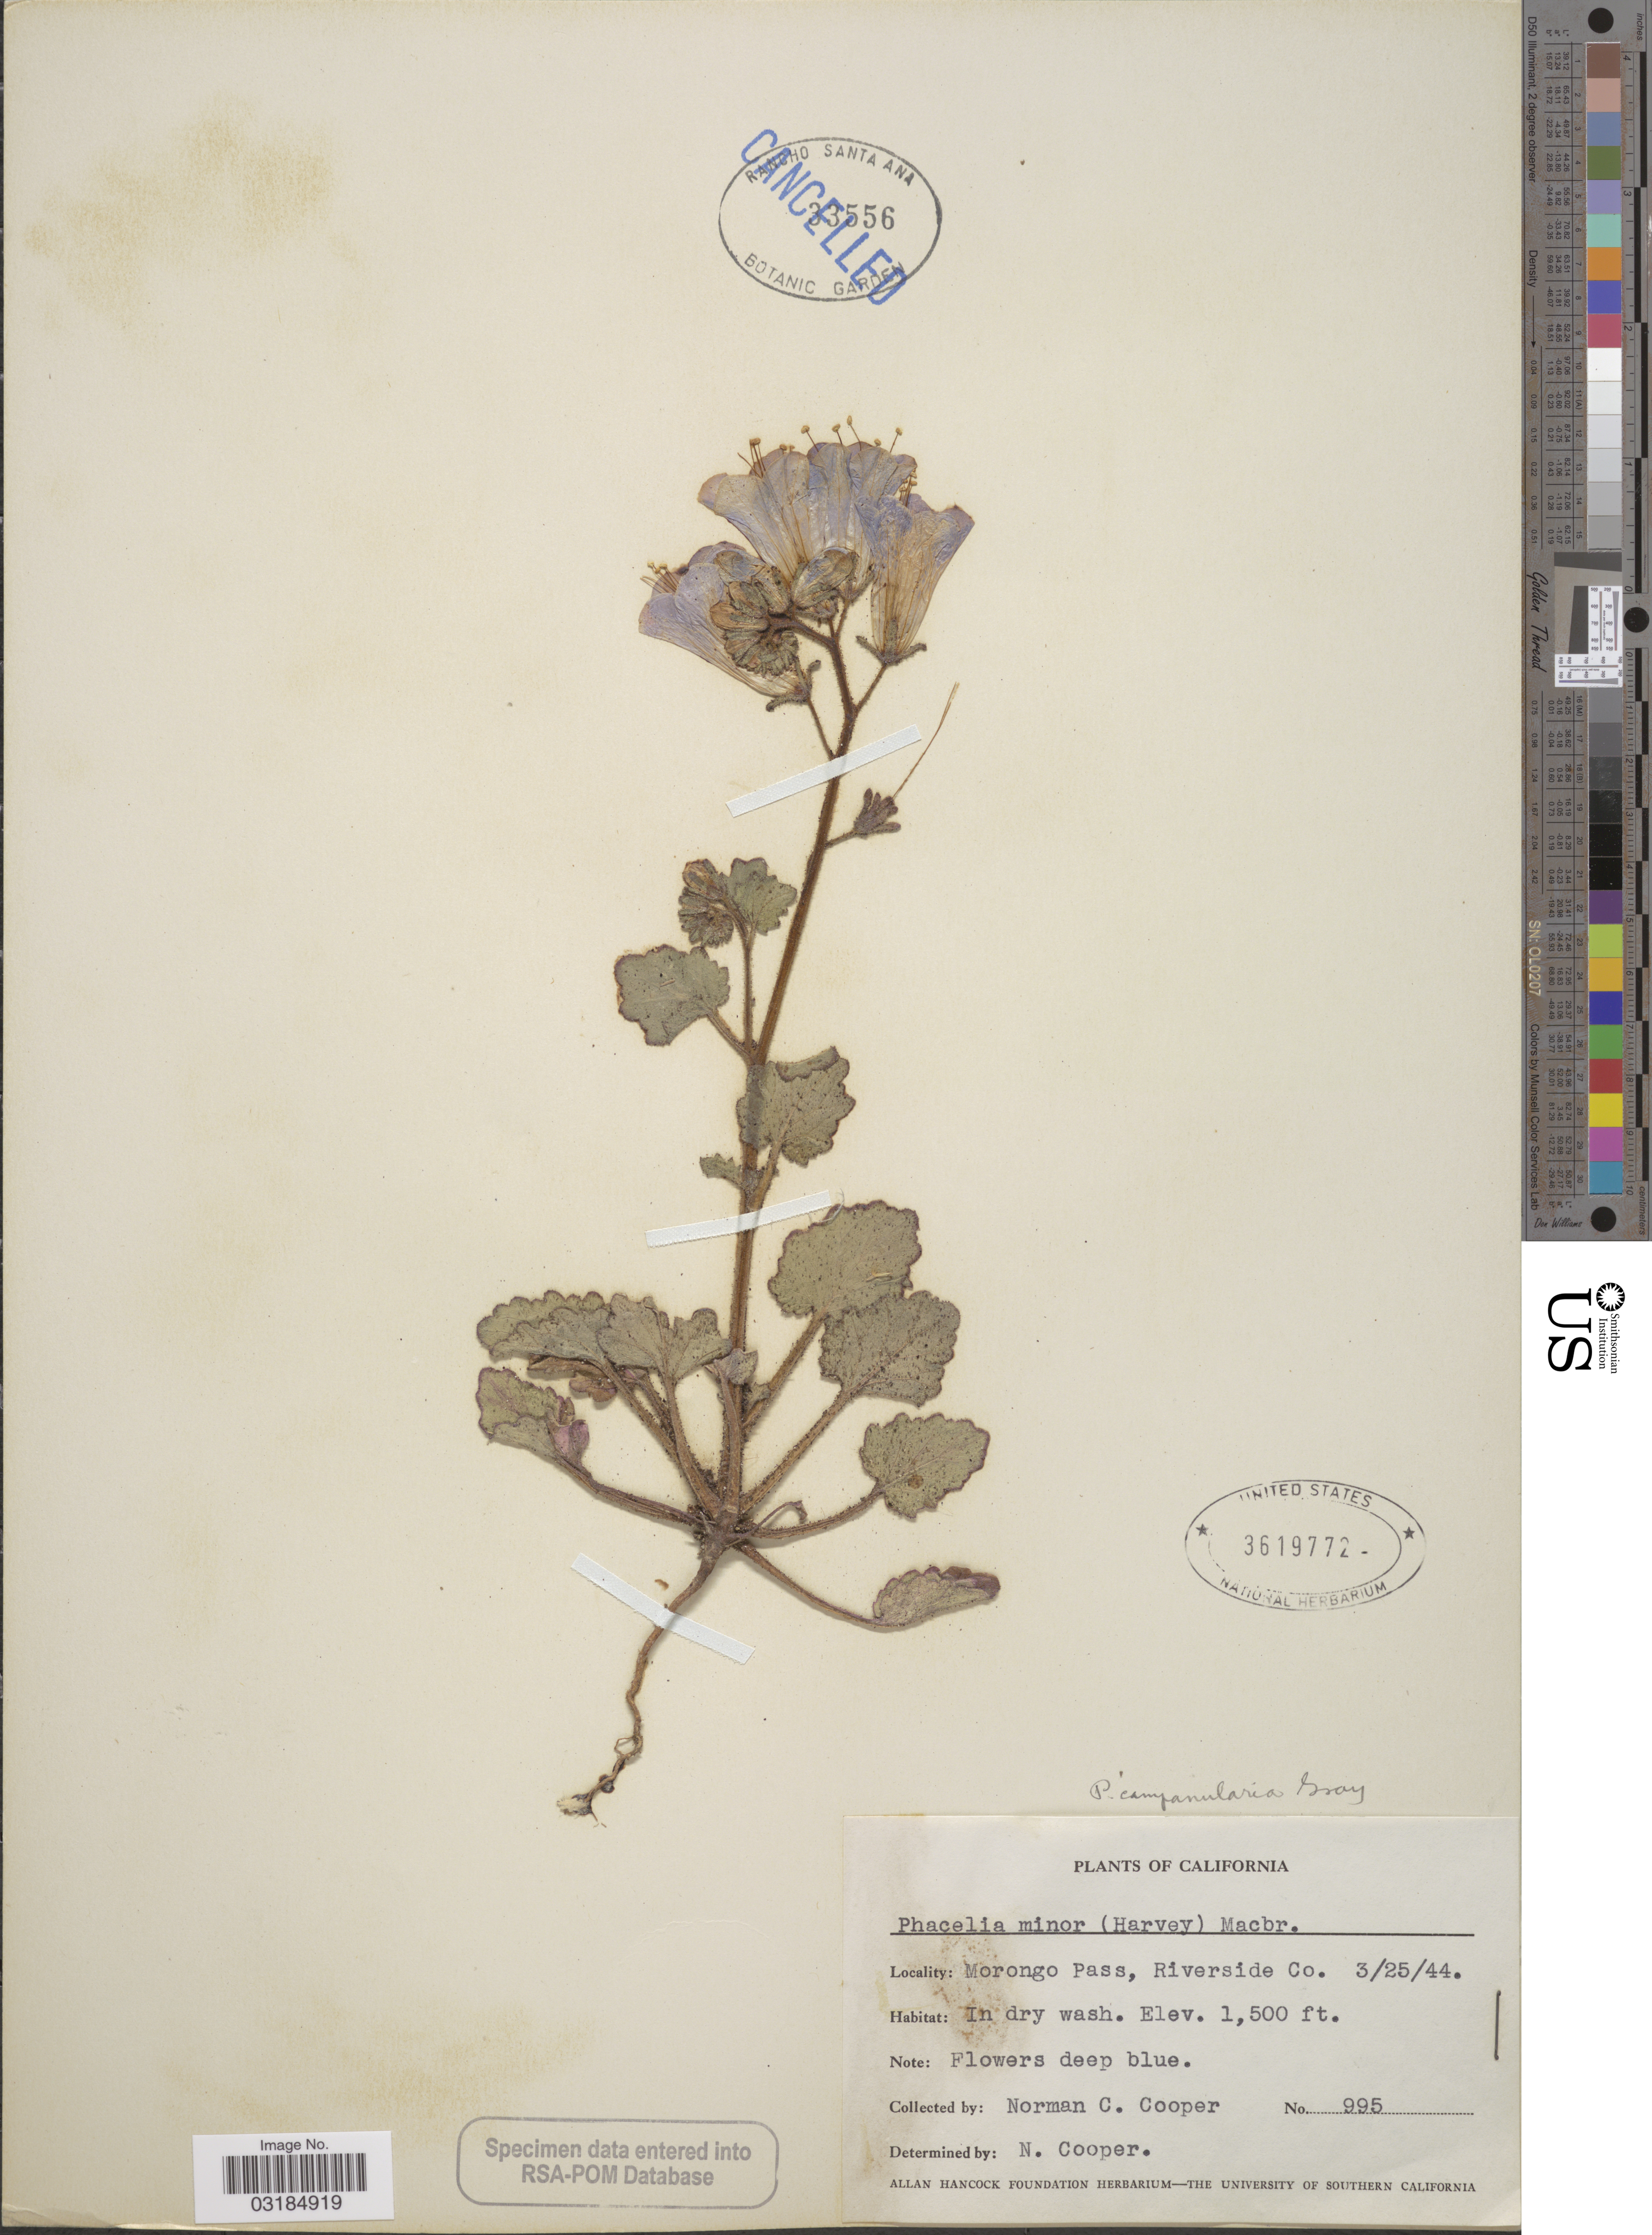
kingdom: Plantae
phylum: Tracheophyta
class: Magnoliopsida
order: Boraginales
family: Hydrophyllaceae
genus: Phacelia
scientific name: Phacelia campanularia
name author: A. Gray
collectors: N. Cooper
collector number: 995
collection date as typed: Transcribed d/m/y: 25/3/44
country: United States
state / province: California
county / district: Riverside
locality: Morongo Pass, Riverside Co.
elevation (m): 457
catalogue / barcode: US 3919772